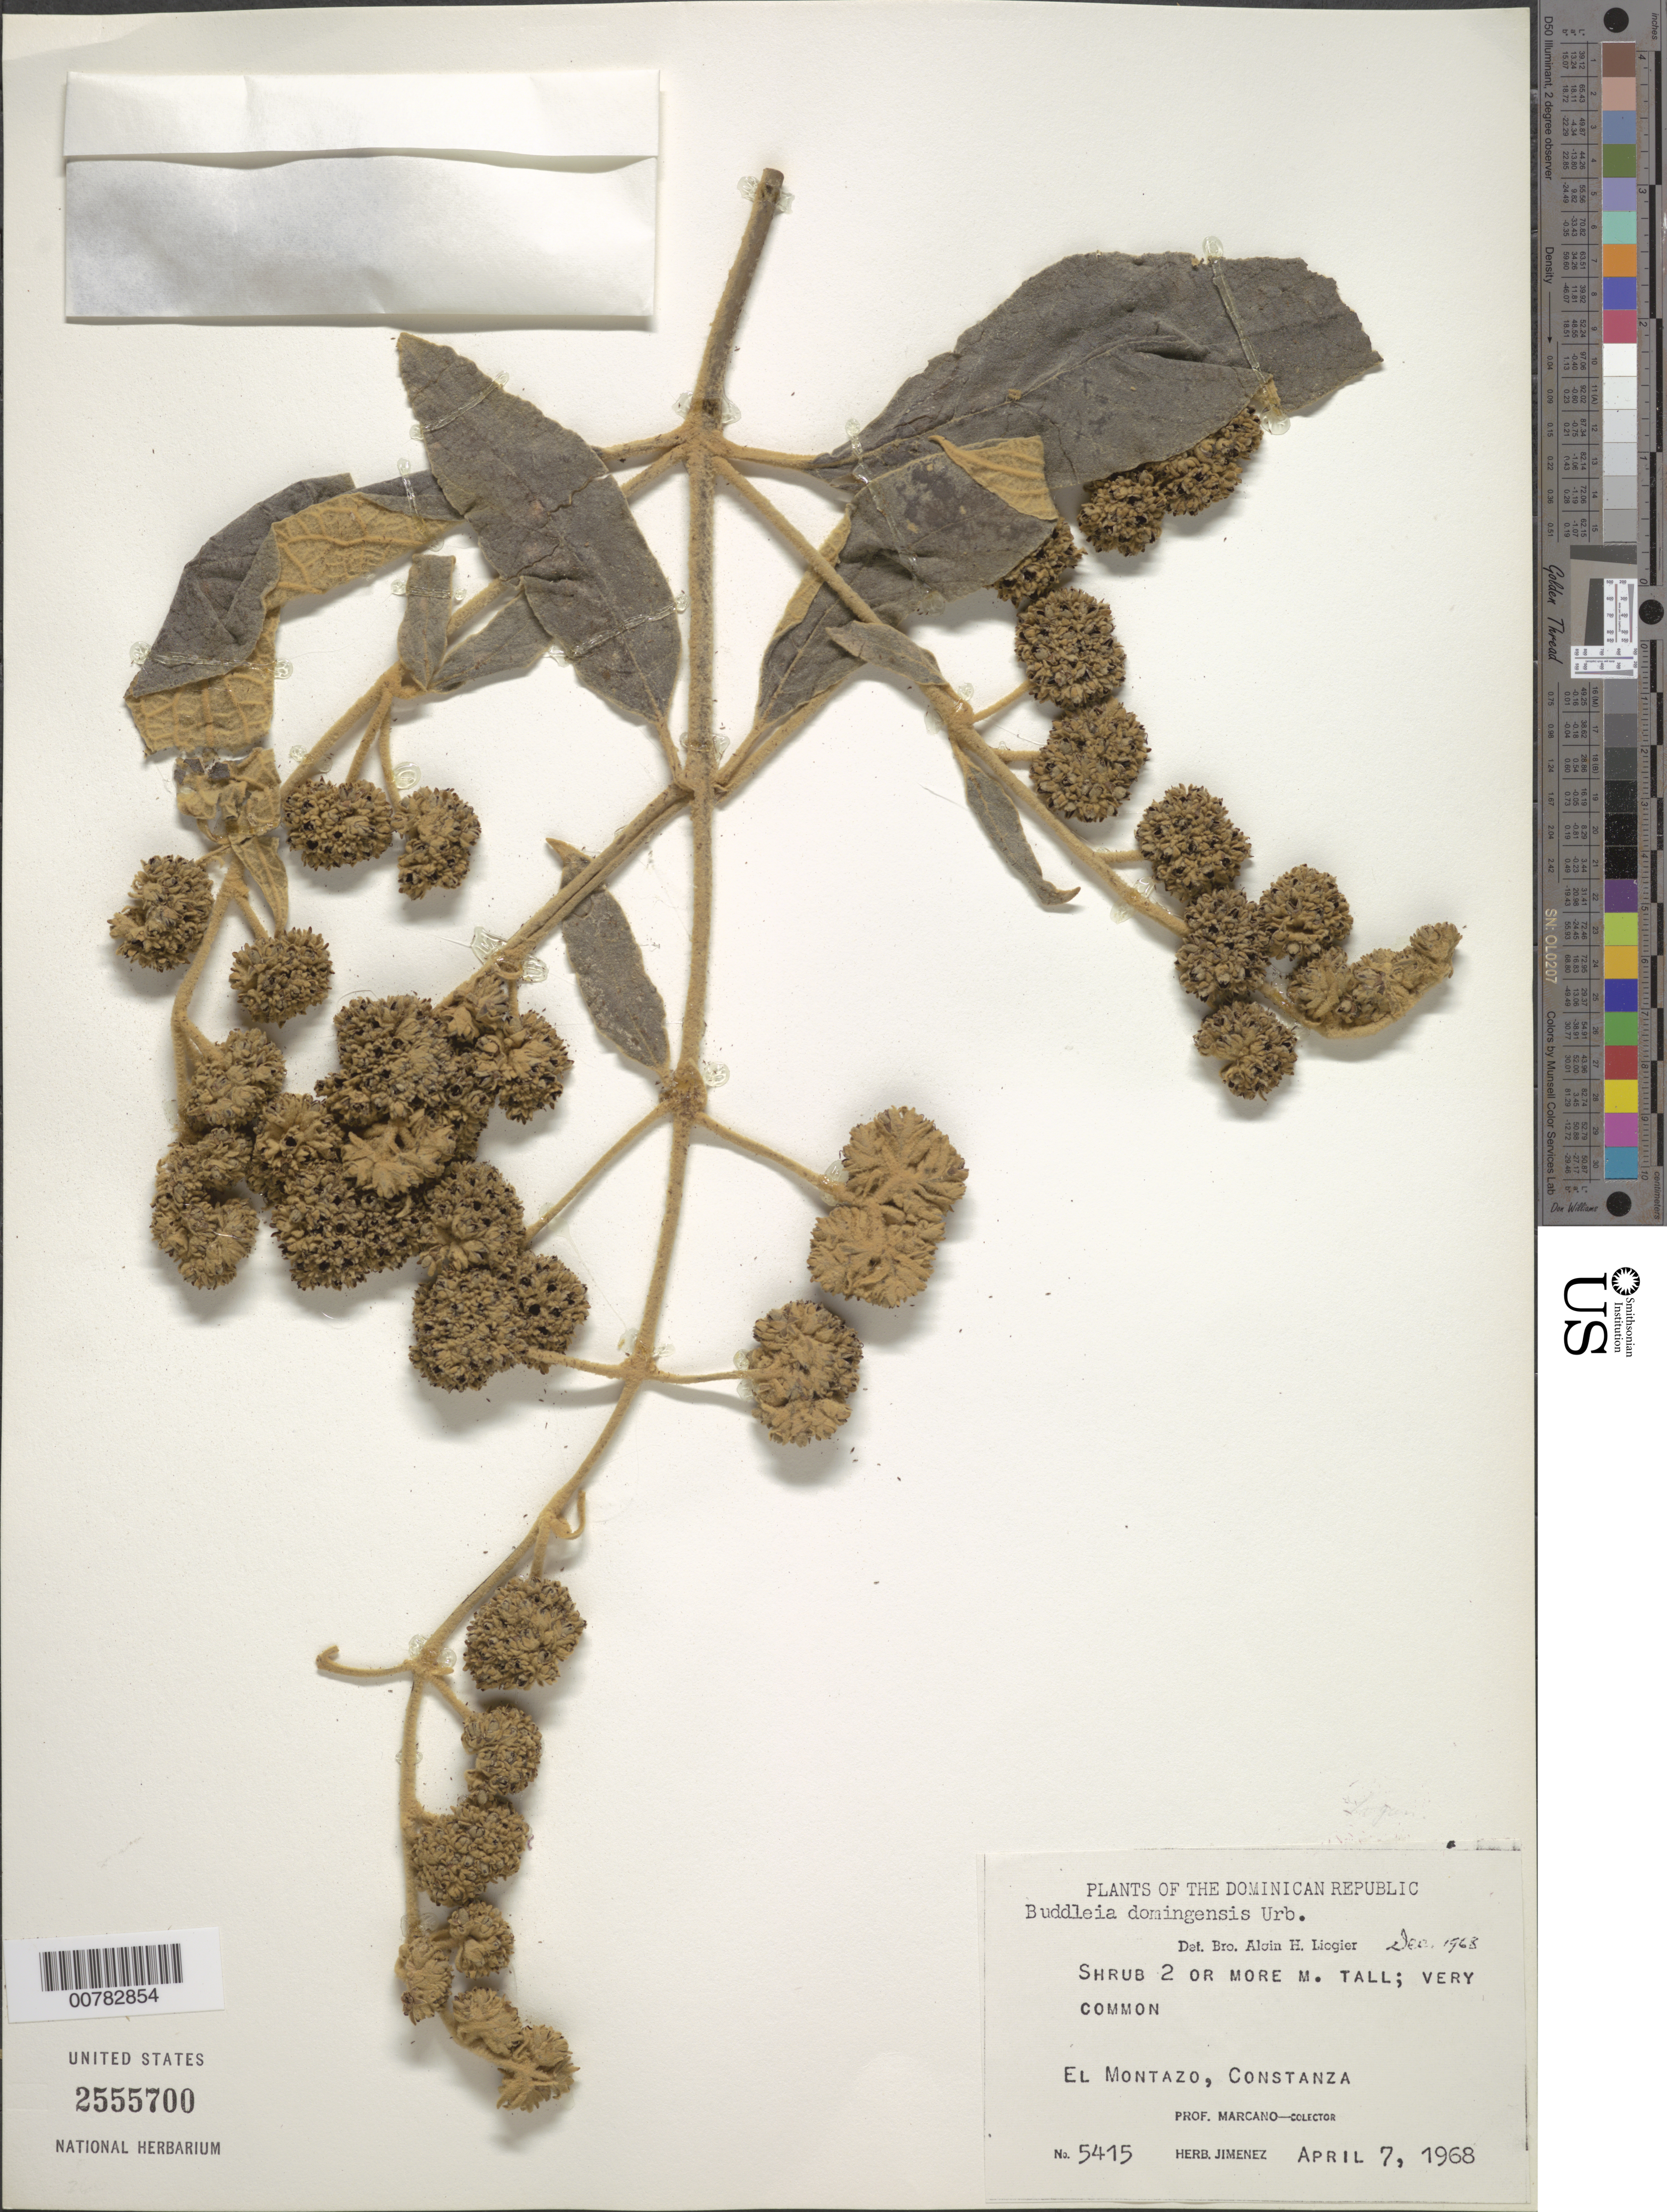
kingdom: Plantae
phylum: Tracheophyta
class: Magnoliopsida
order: Lamiales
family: Scrophulariaceae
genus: Buddleja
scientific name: Buddleja domingensis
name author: Urb.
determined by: Liogier, Alain H.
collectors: E. J. Marcano F.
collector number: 5415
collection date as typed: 07 Apr 1968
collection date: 1968-04-07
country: Dominican Republic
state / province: La Vega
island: Hispaniola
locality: Constanza, El Montazo.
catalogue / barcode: US 2555700